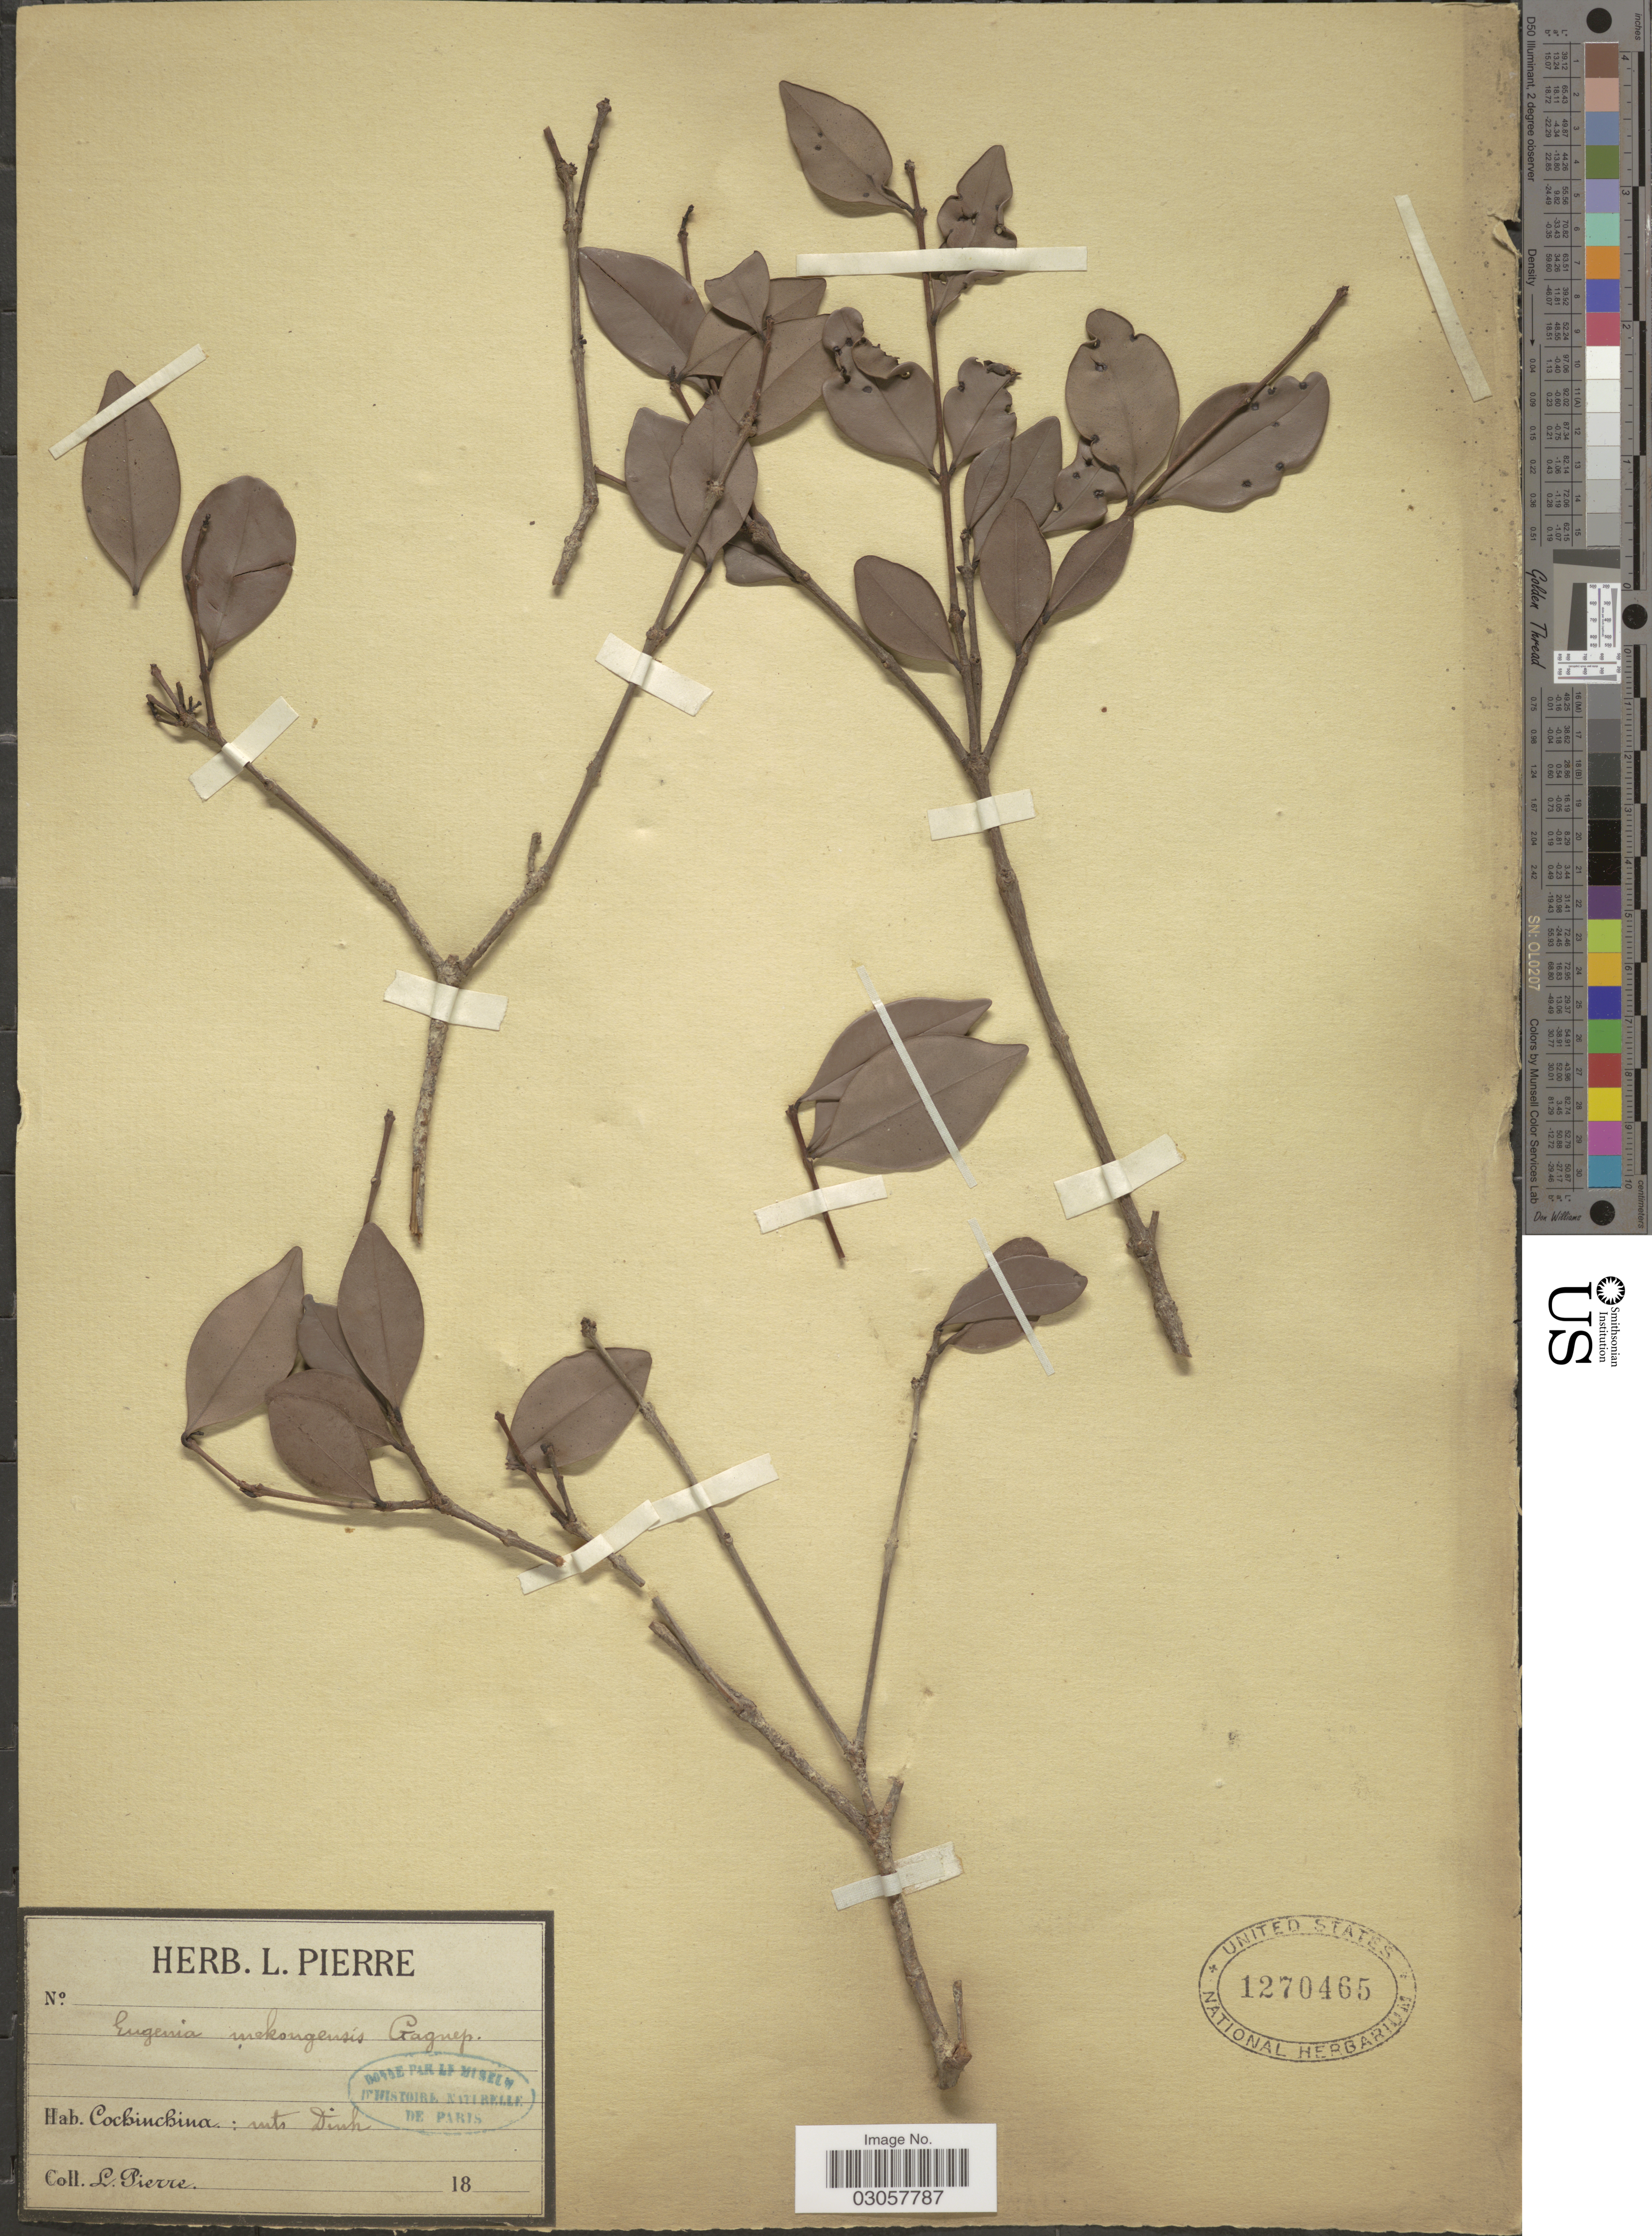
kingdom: Plantae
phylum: Tracheophyta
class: Magnoliopsida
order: Myrtales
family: Myrtaceae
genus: Syzygium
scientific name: Syzygium hancei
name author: Merr. & L.M. Perry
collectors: L. Pierre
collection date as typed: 18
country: Vietnam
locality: Cochinchina: mts Dinh.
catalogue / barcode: US 1270465